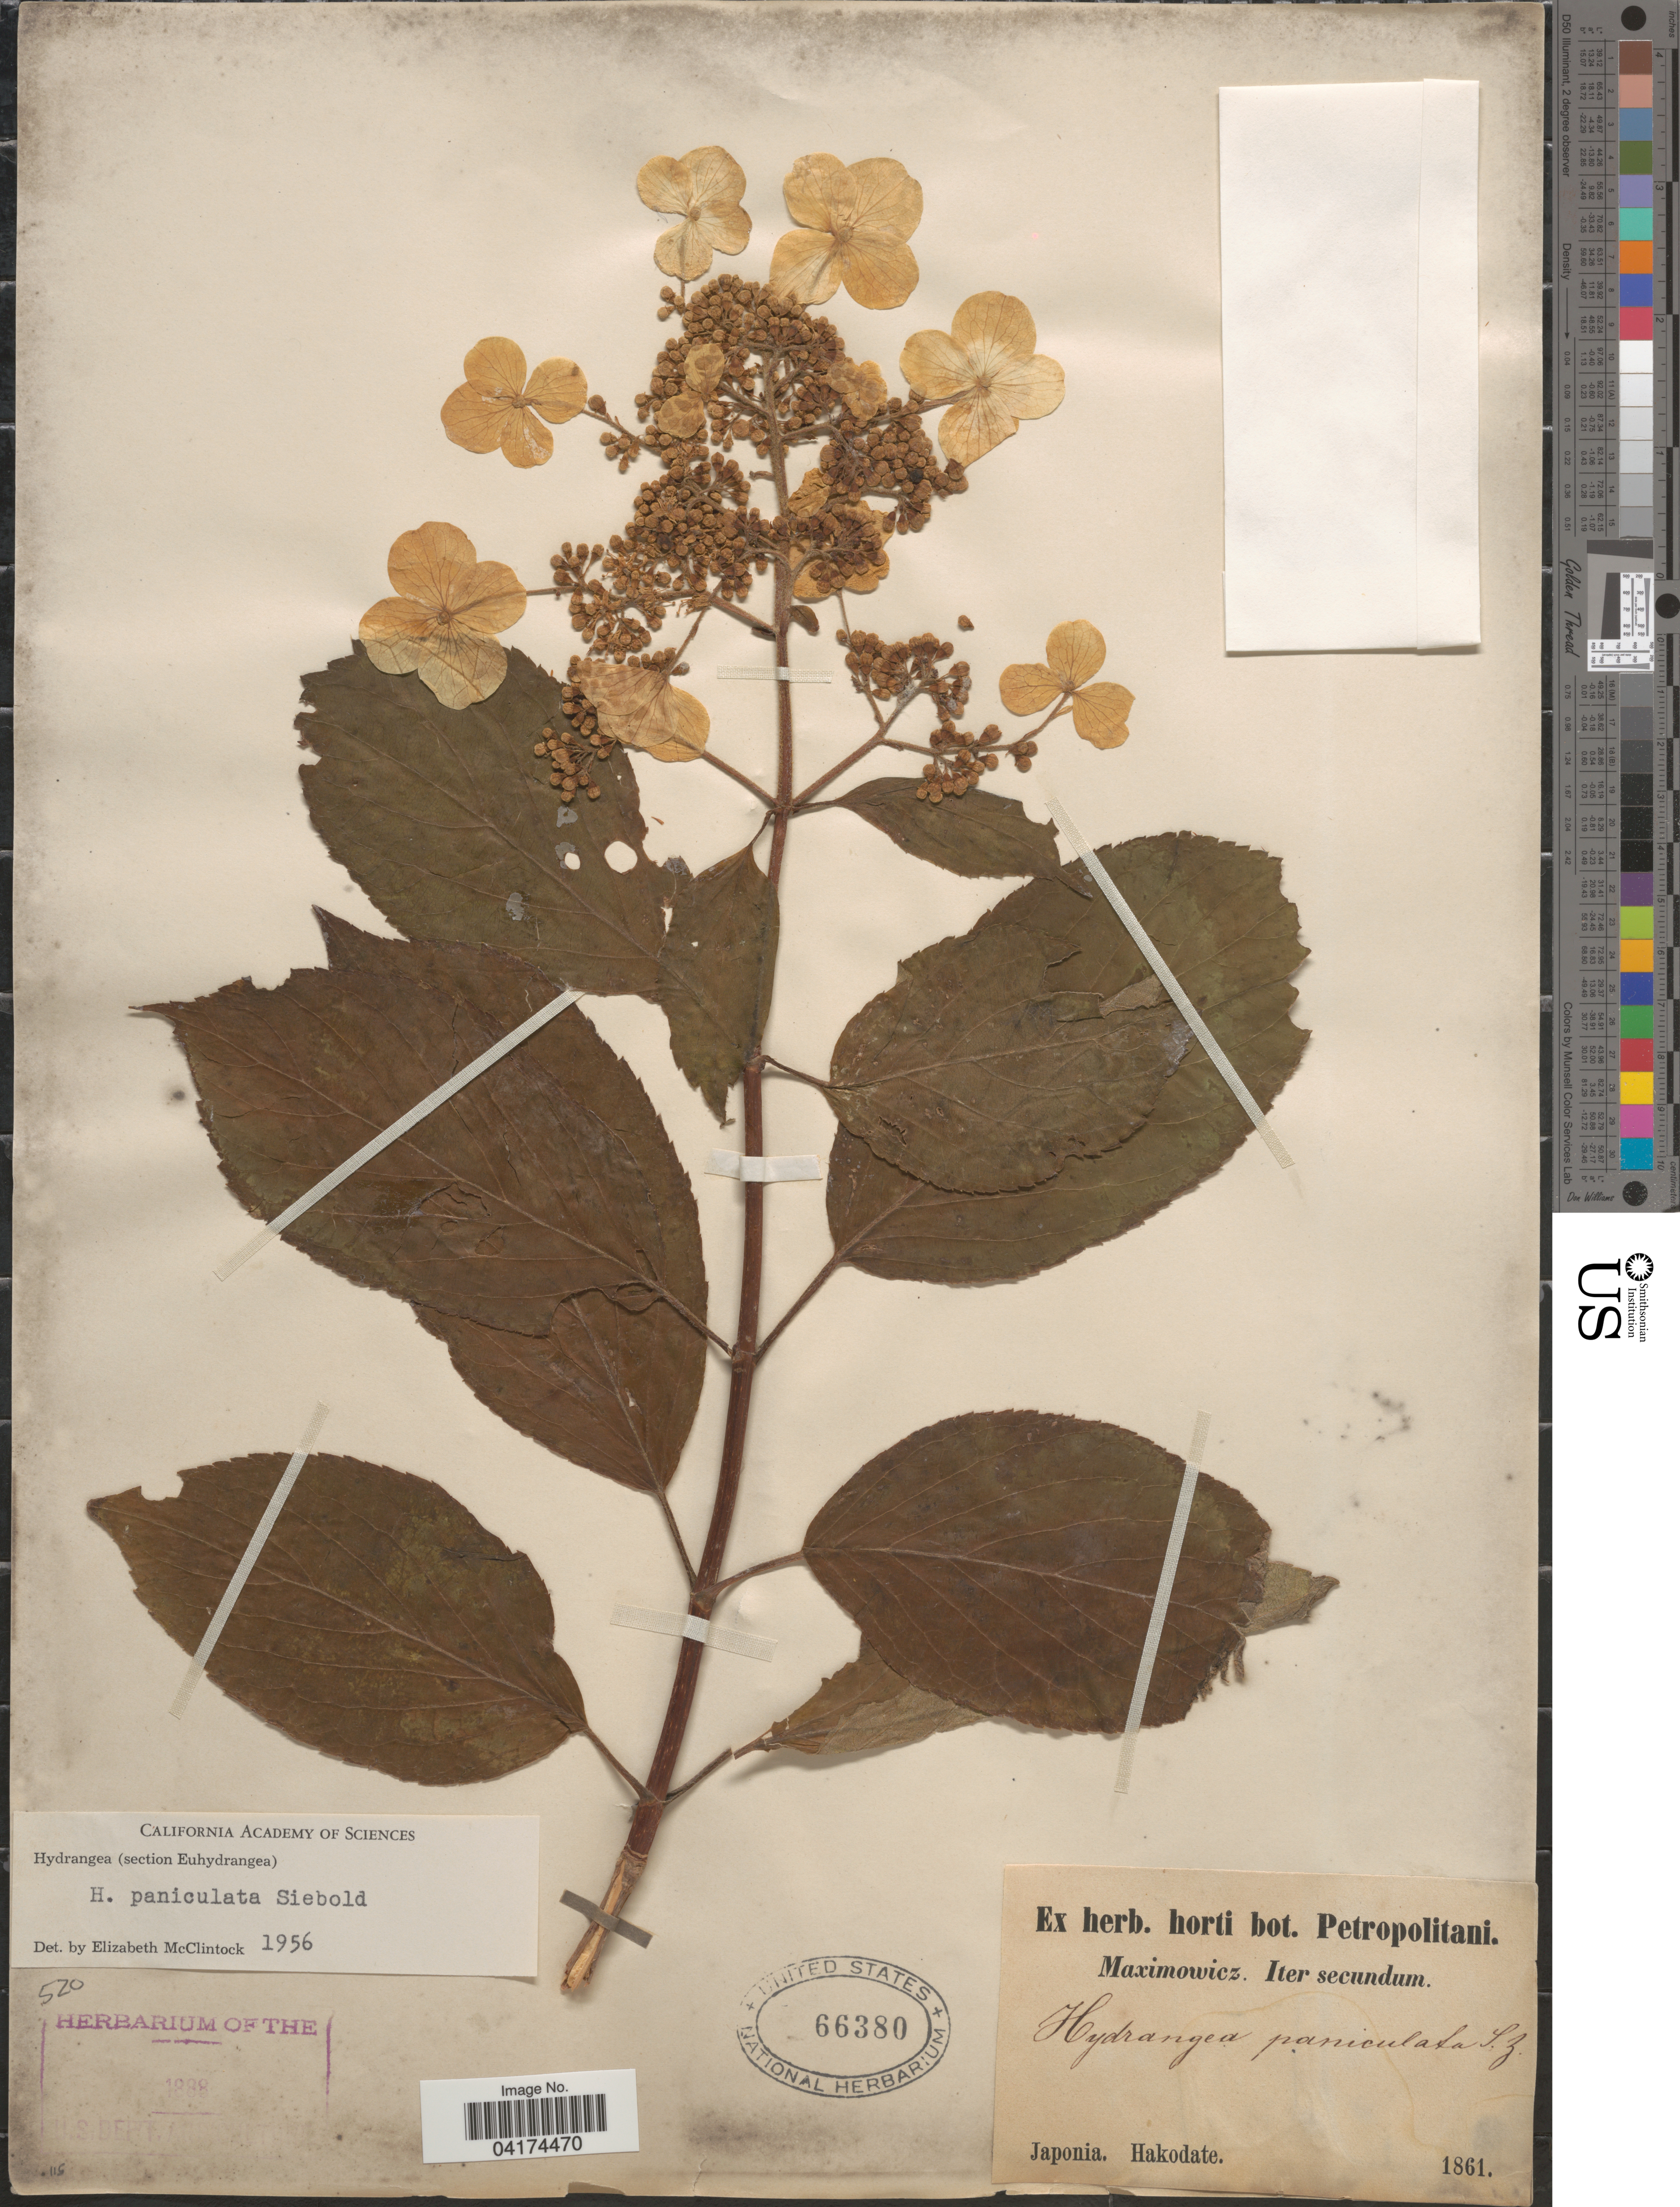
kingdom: Plantae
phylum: Tracheophyta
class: Magnoliopsida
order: Cornales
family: Hydrangeaceae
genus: Hydrangea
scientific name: Hydrangea paniculata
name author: Siebold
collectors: -. Maximowicz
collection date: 1861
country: Japan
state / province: Hokkaidō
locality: Japonia. Hakodate.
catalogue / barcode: US 66380